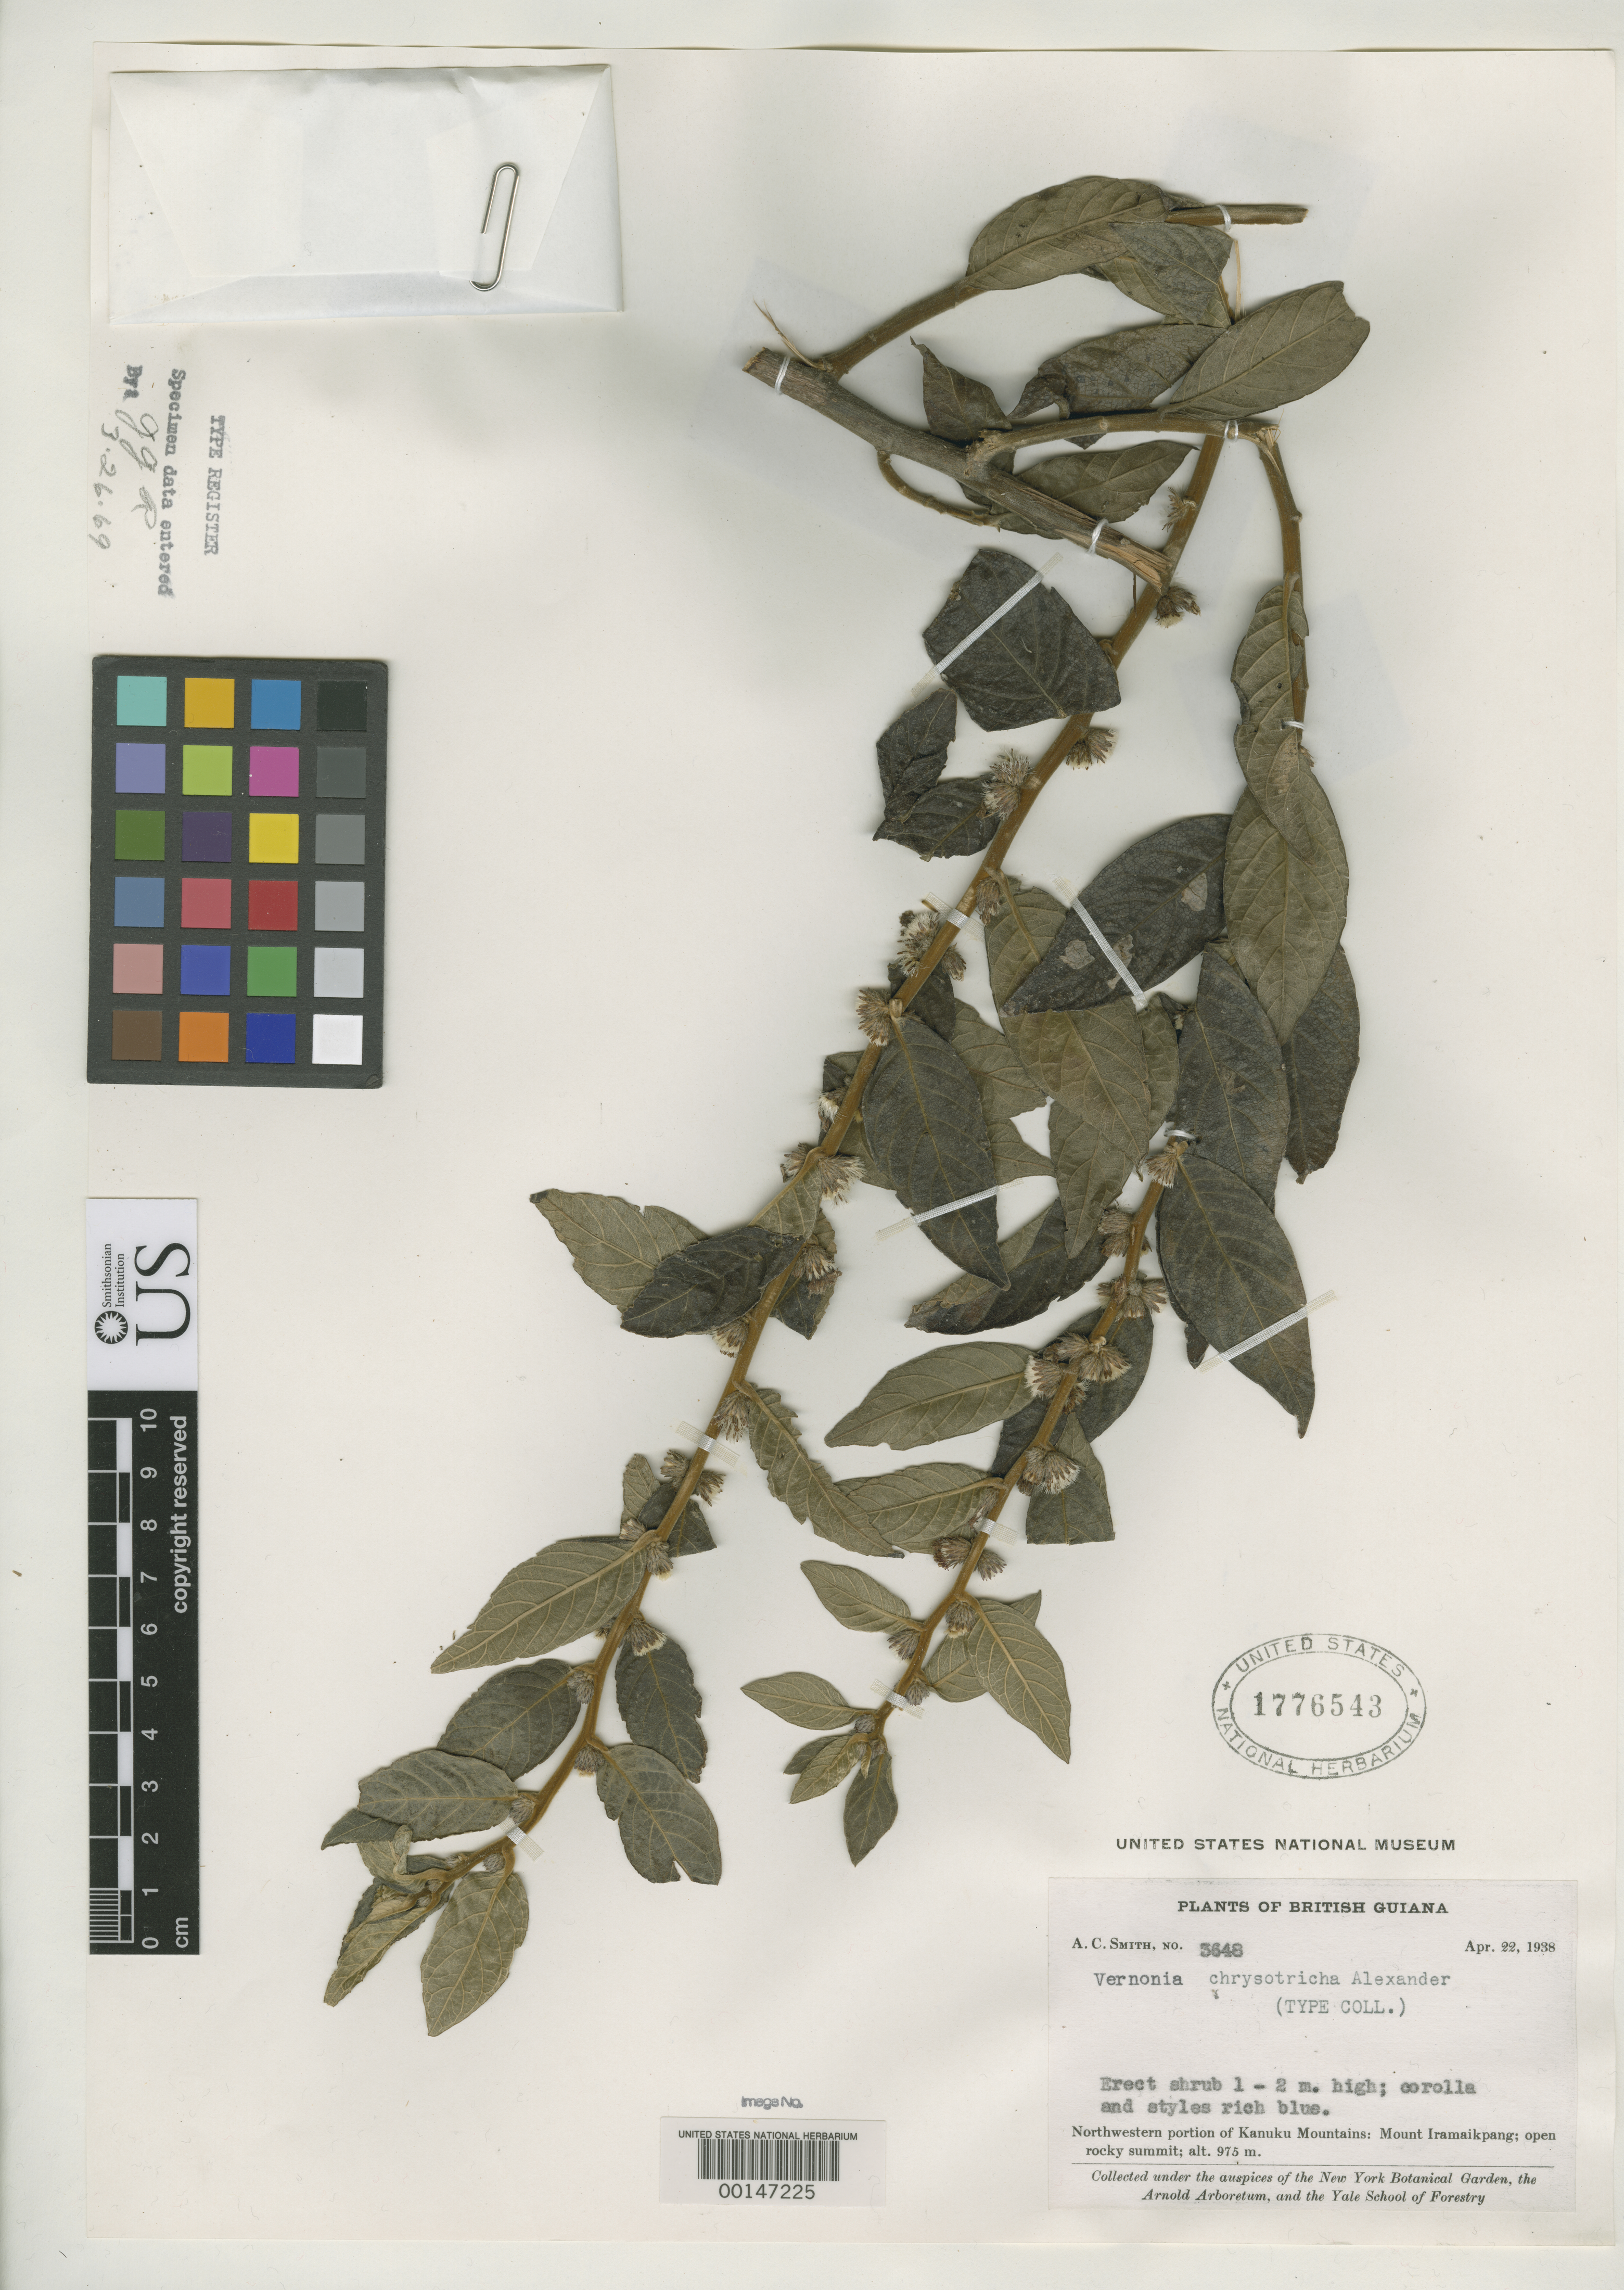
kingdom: Plantae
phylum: Tracheophyta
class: Magnoliopsida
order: Asterales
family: Asteraceae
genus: Vernonia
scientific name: Vernonia chrysotricha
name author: Alexander in A.C. Sm.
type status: Isotype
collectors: A. C. Smith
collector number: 3648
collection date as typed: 22 Apr 1938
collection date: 1938-04-22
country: Guyana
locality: Mt. Iramaikpangnw portion of Kanuku Mountains.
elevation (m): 975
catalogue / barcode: US 1776543